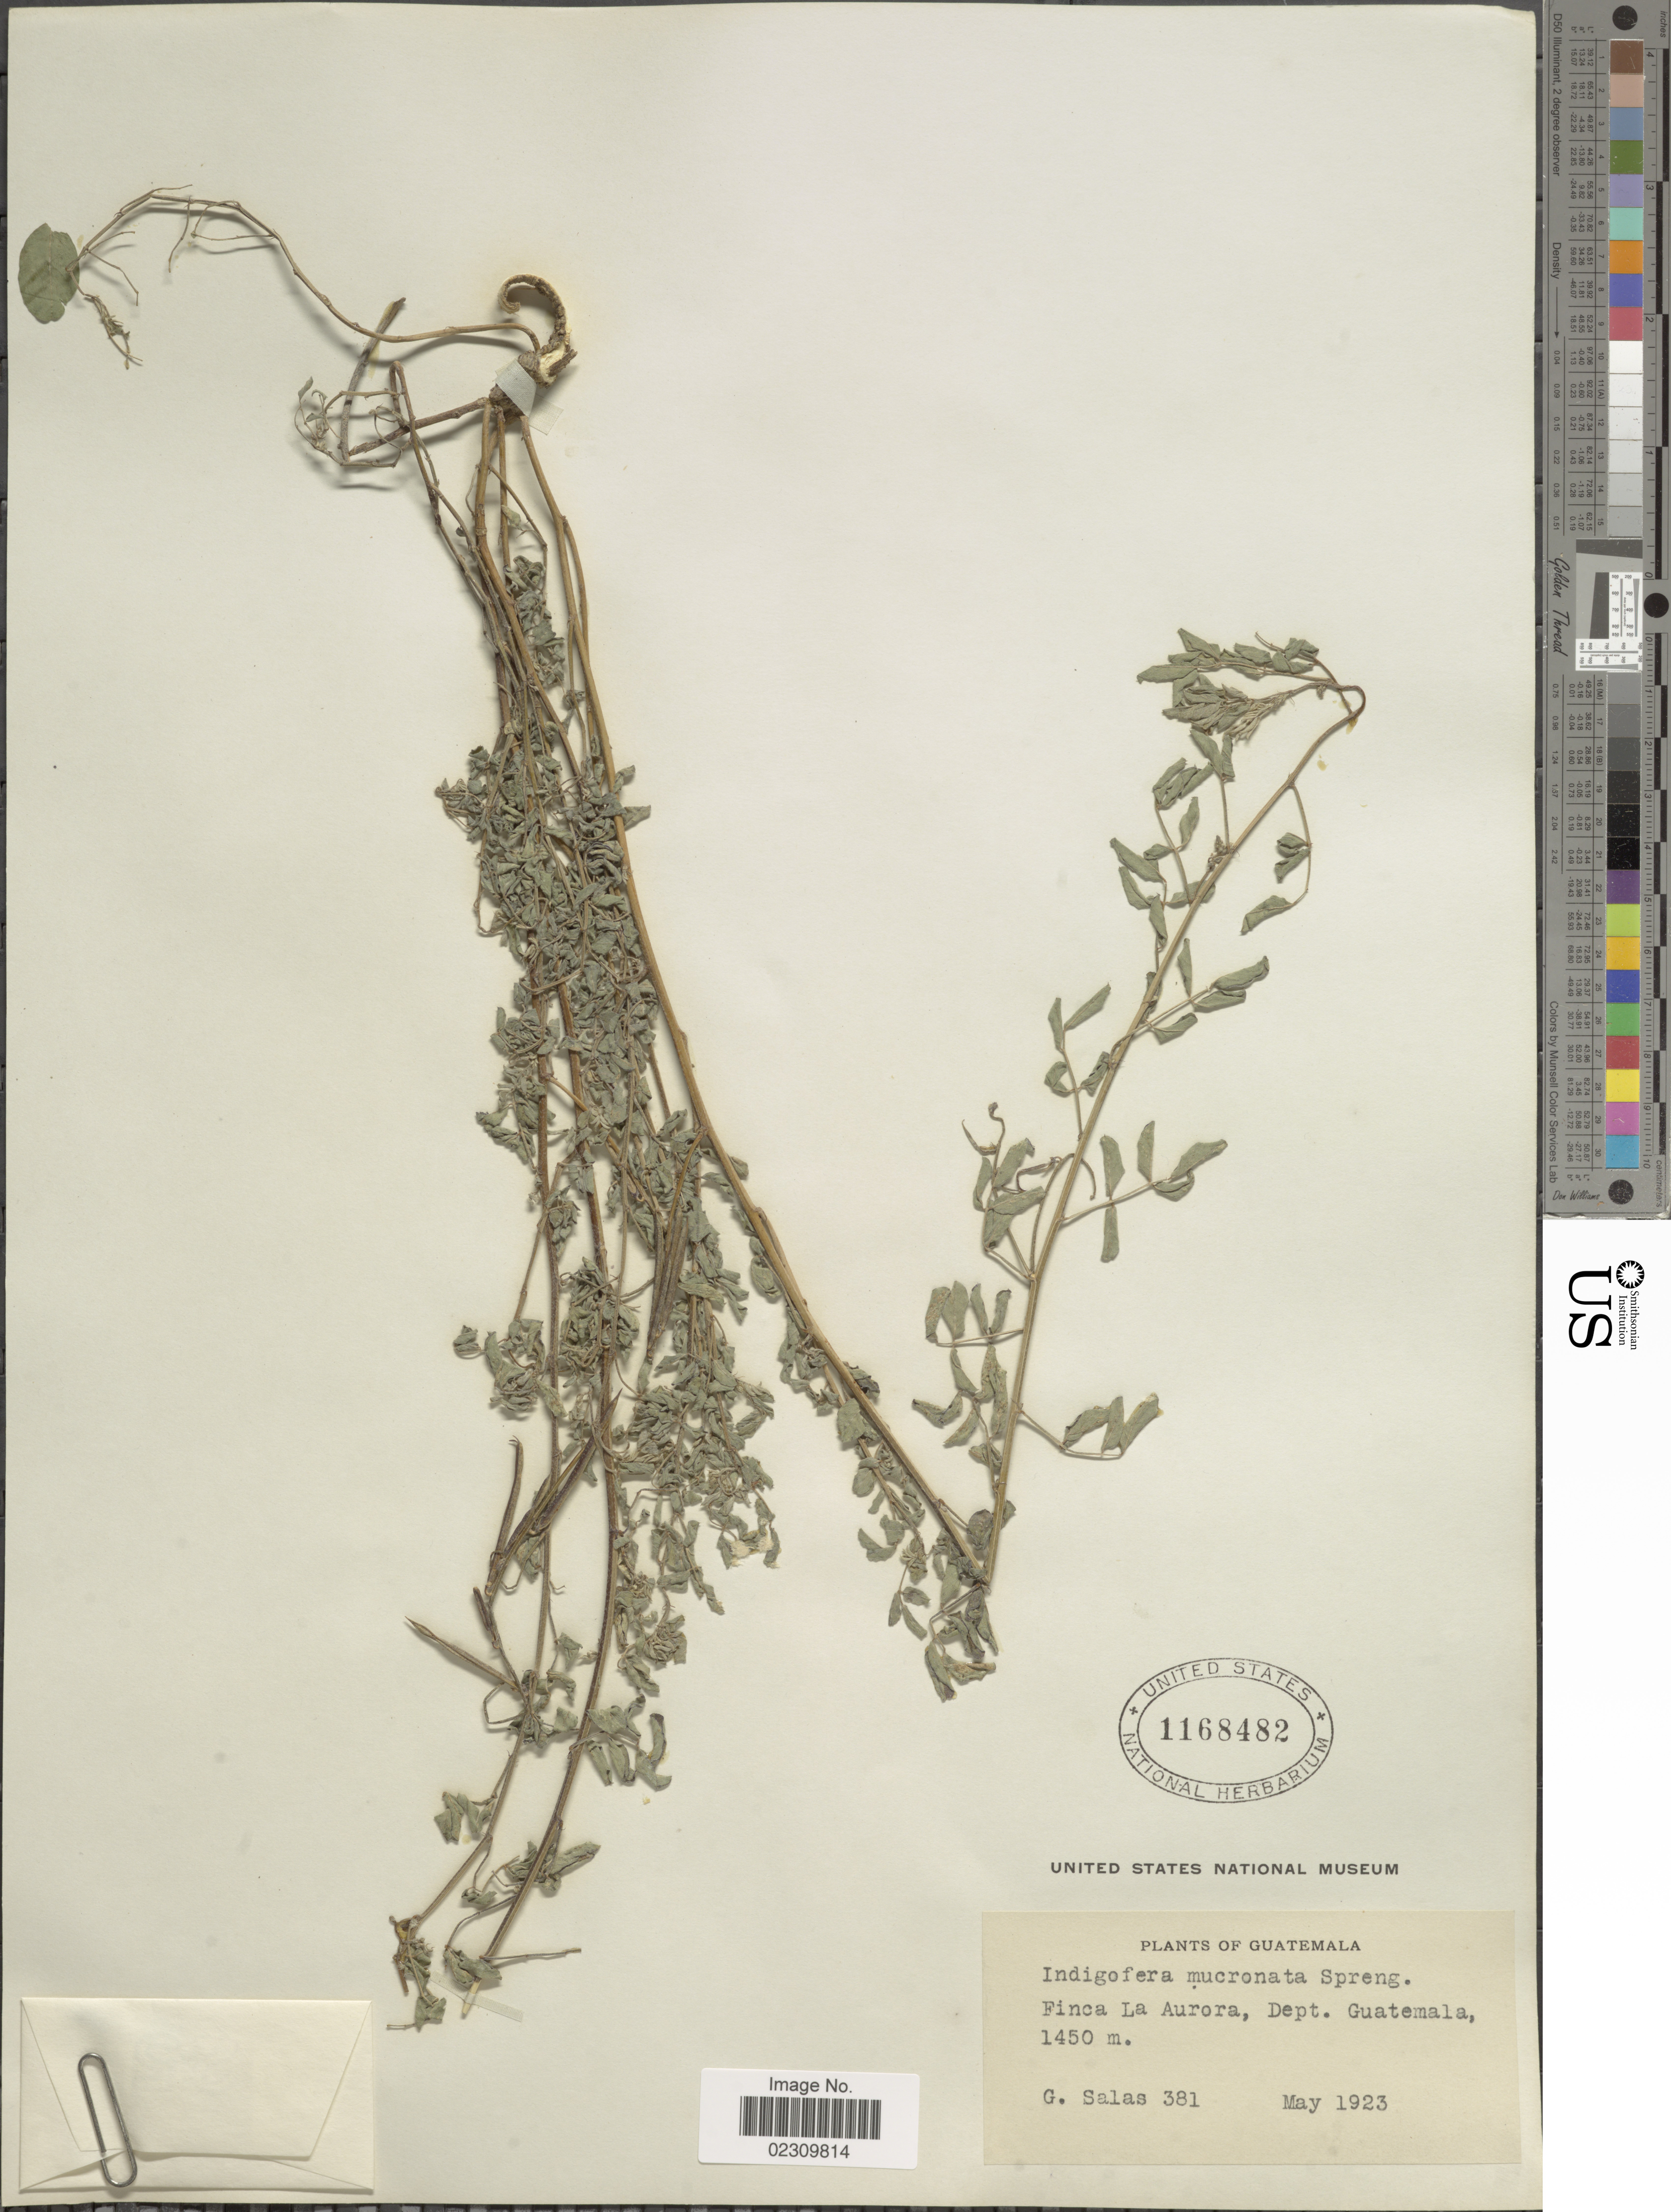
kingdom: Plantae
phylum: Tracheophyta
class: Magnoliopsida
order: Fabales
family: Fabaceae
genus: Indigofera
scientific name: Indigofera mucronata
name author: Lam.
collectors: G. Salas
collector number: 381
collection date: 1923-05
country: Guatemala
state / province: Guatemala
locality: Finca La Aurora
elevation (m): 1450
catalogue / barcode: US 1168482